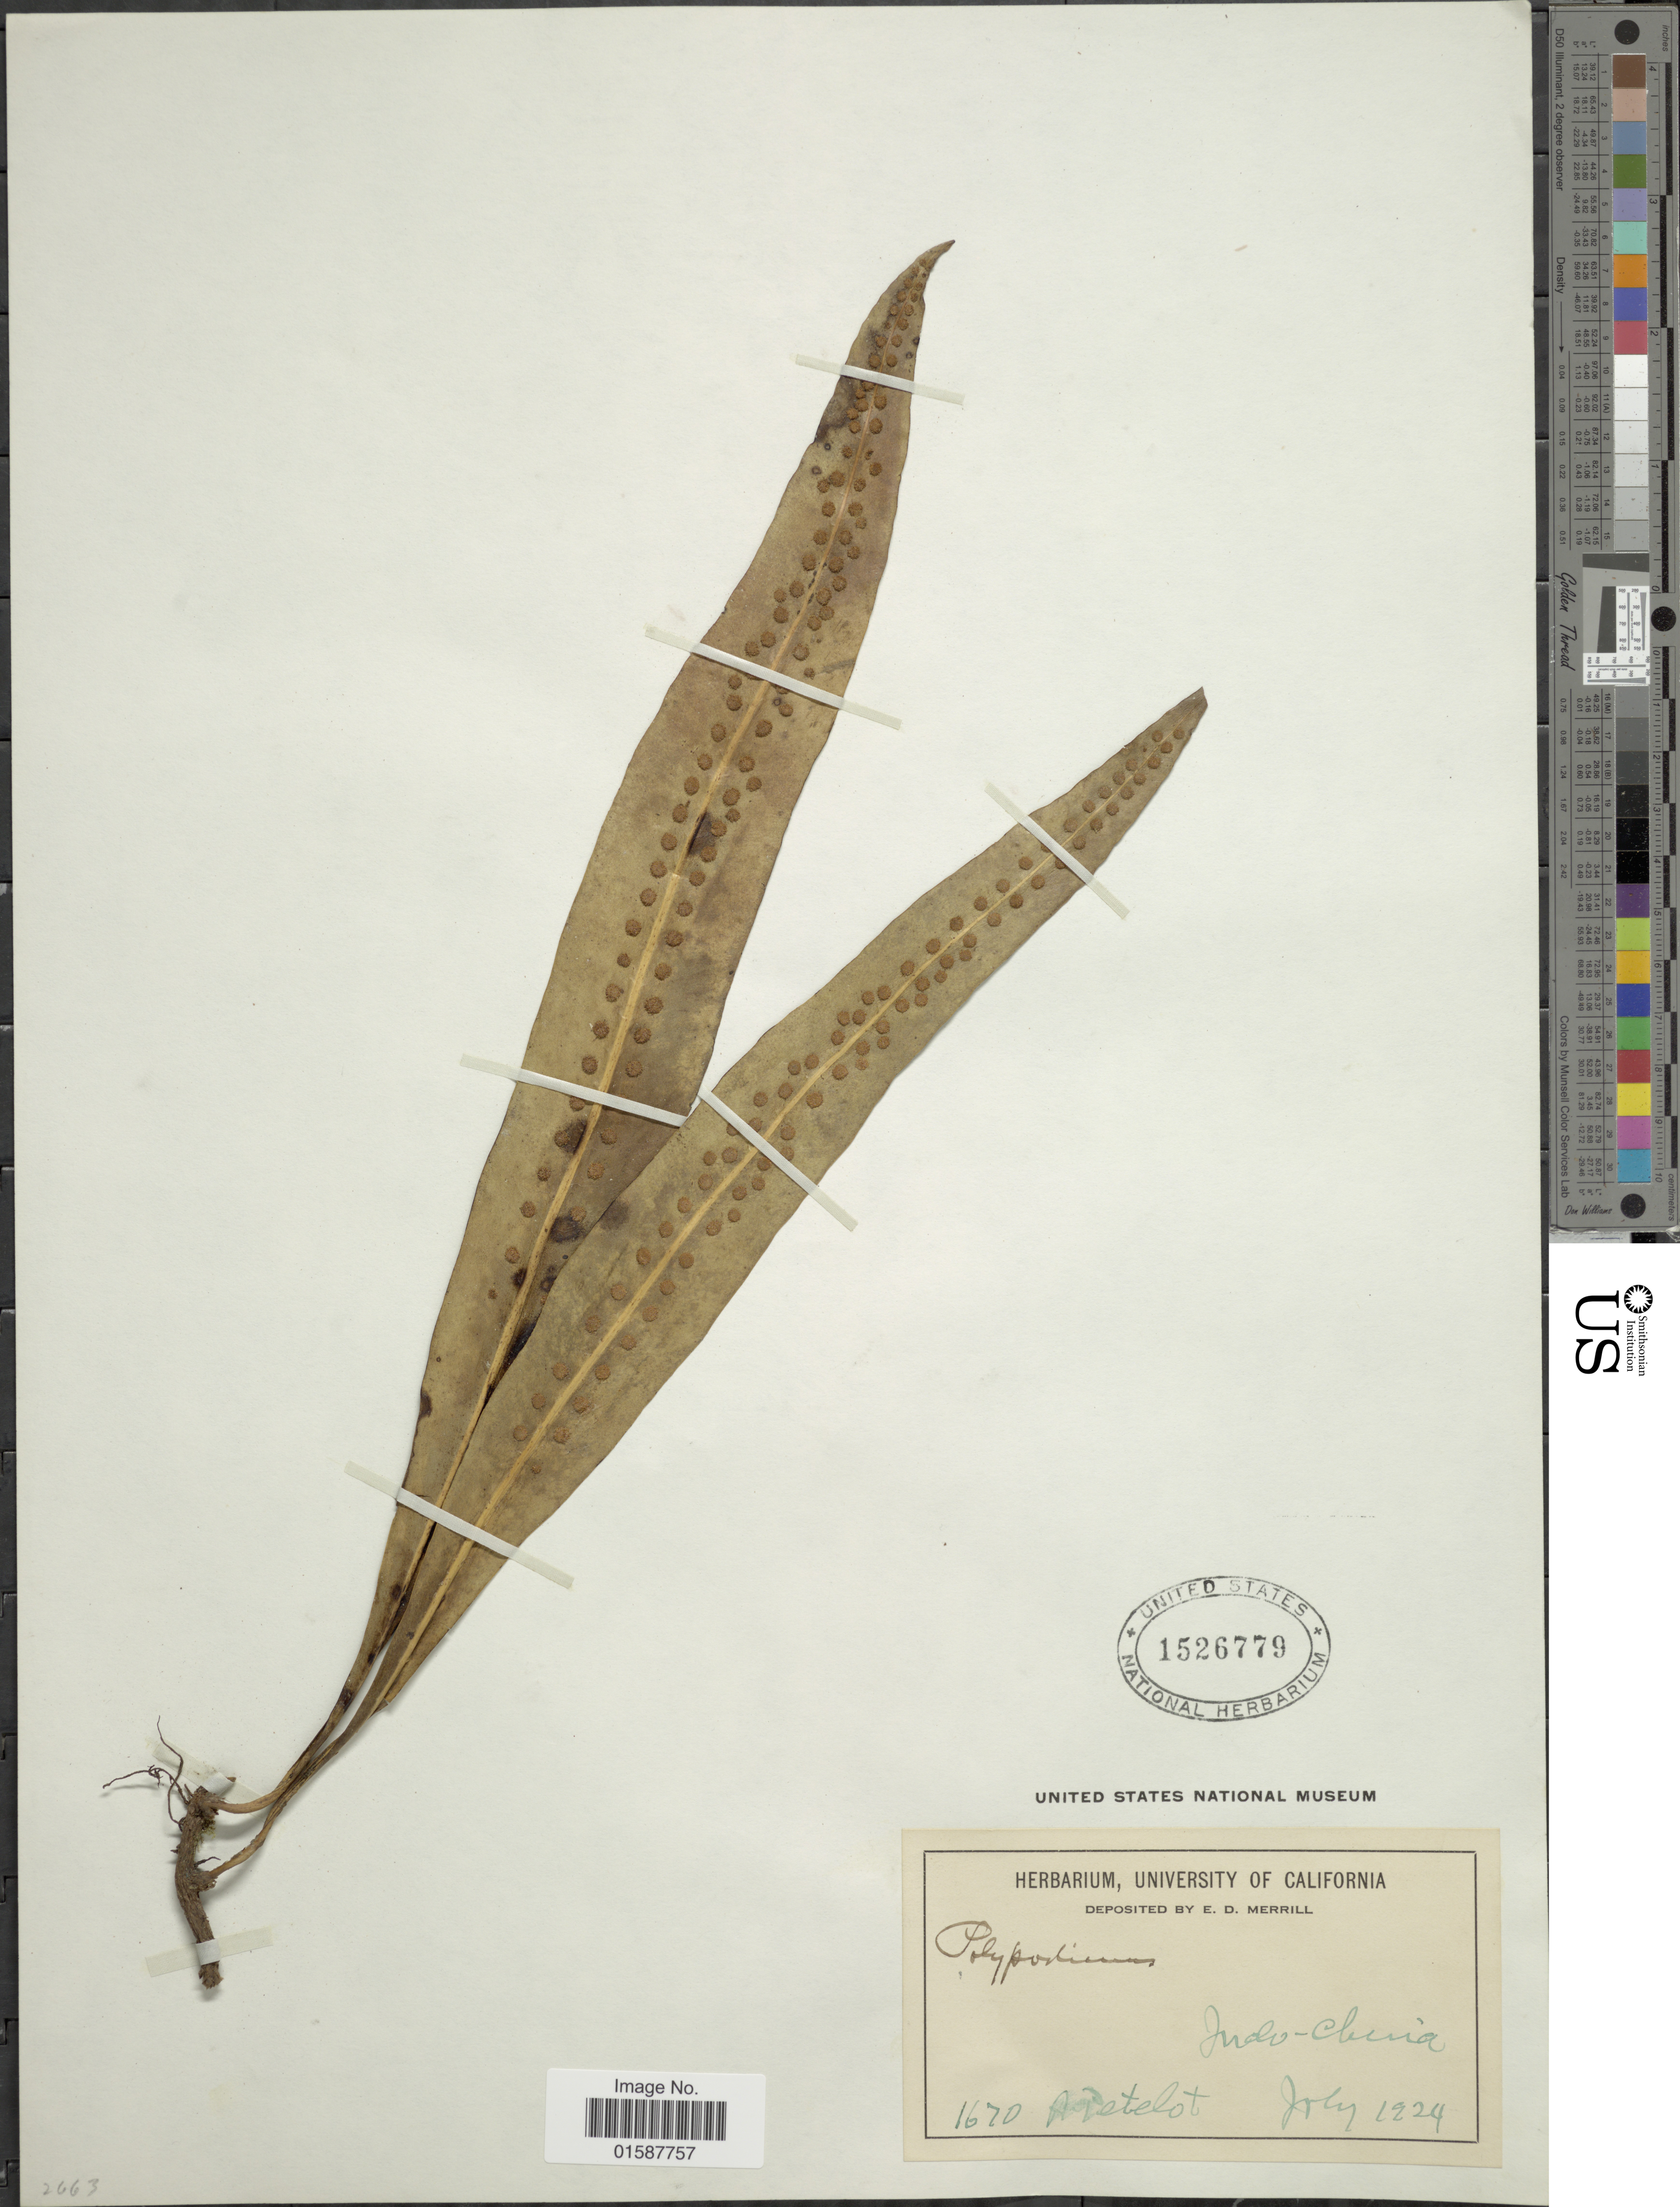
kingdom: Plantae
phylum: Tracheophyta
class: Polypodiopsida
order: Polypodiales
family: Polypodiaceae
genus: Lepisorus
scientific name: Lepisorus leiopteris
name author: (Kunze) Bir & Trikha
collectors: A. Petelot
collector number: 1670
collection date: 1924-07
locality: Indo-China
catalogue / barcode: US 1526779